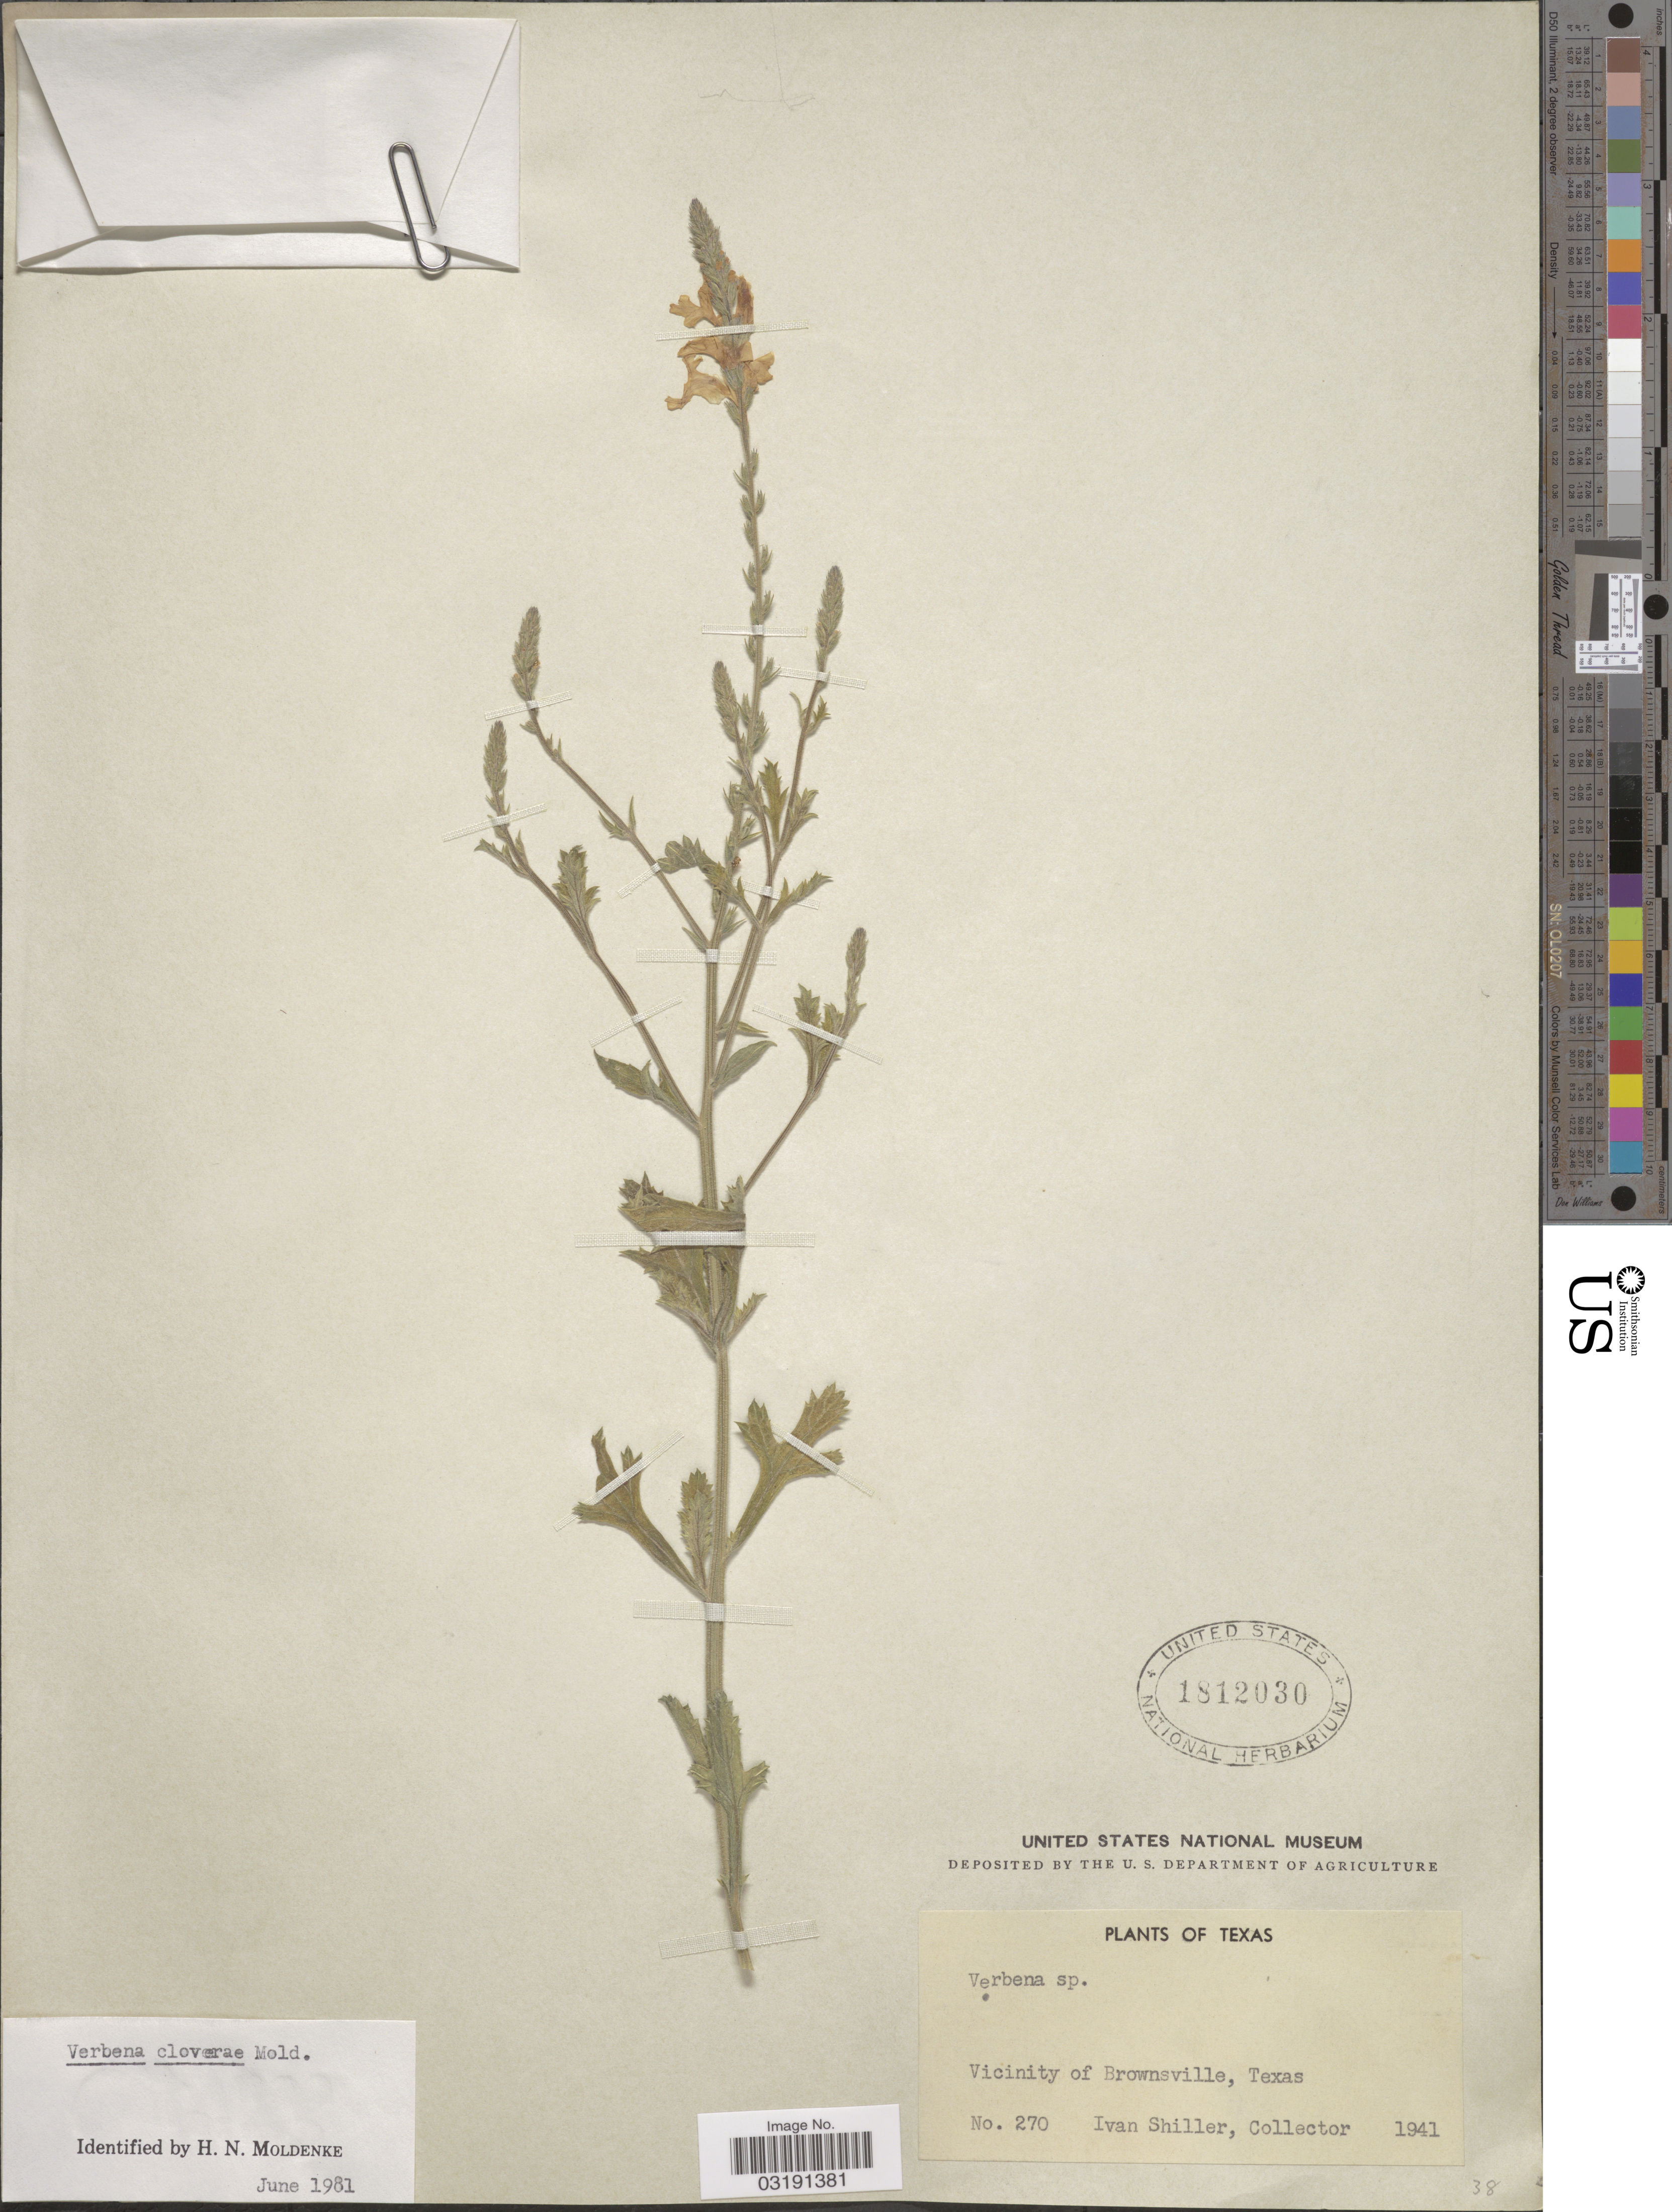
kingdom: Plantae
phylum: Tracheophyta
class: Magnoliopsida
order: Lamiales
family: Verbenaceae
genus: Verbena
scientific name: Verbena cloverae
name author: Moldenke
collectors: I. Shiller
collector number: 270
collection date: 1941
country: United States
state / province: Texas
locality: Vicinity of Brownsville.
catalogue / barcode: US 1812030